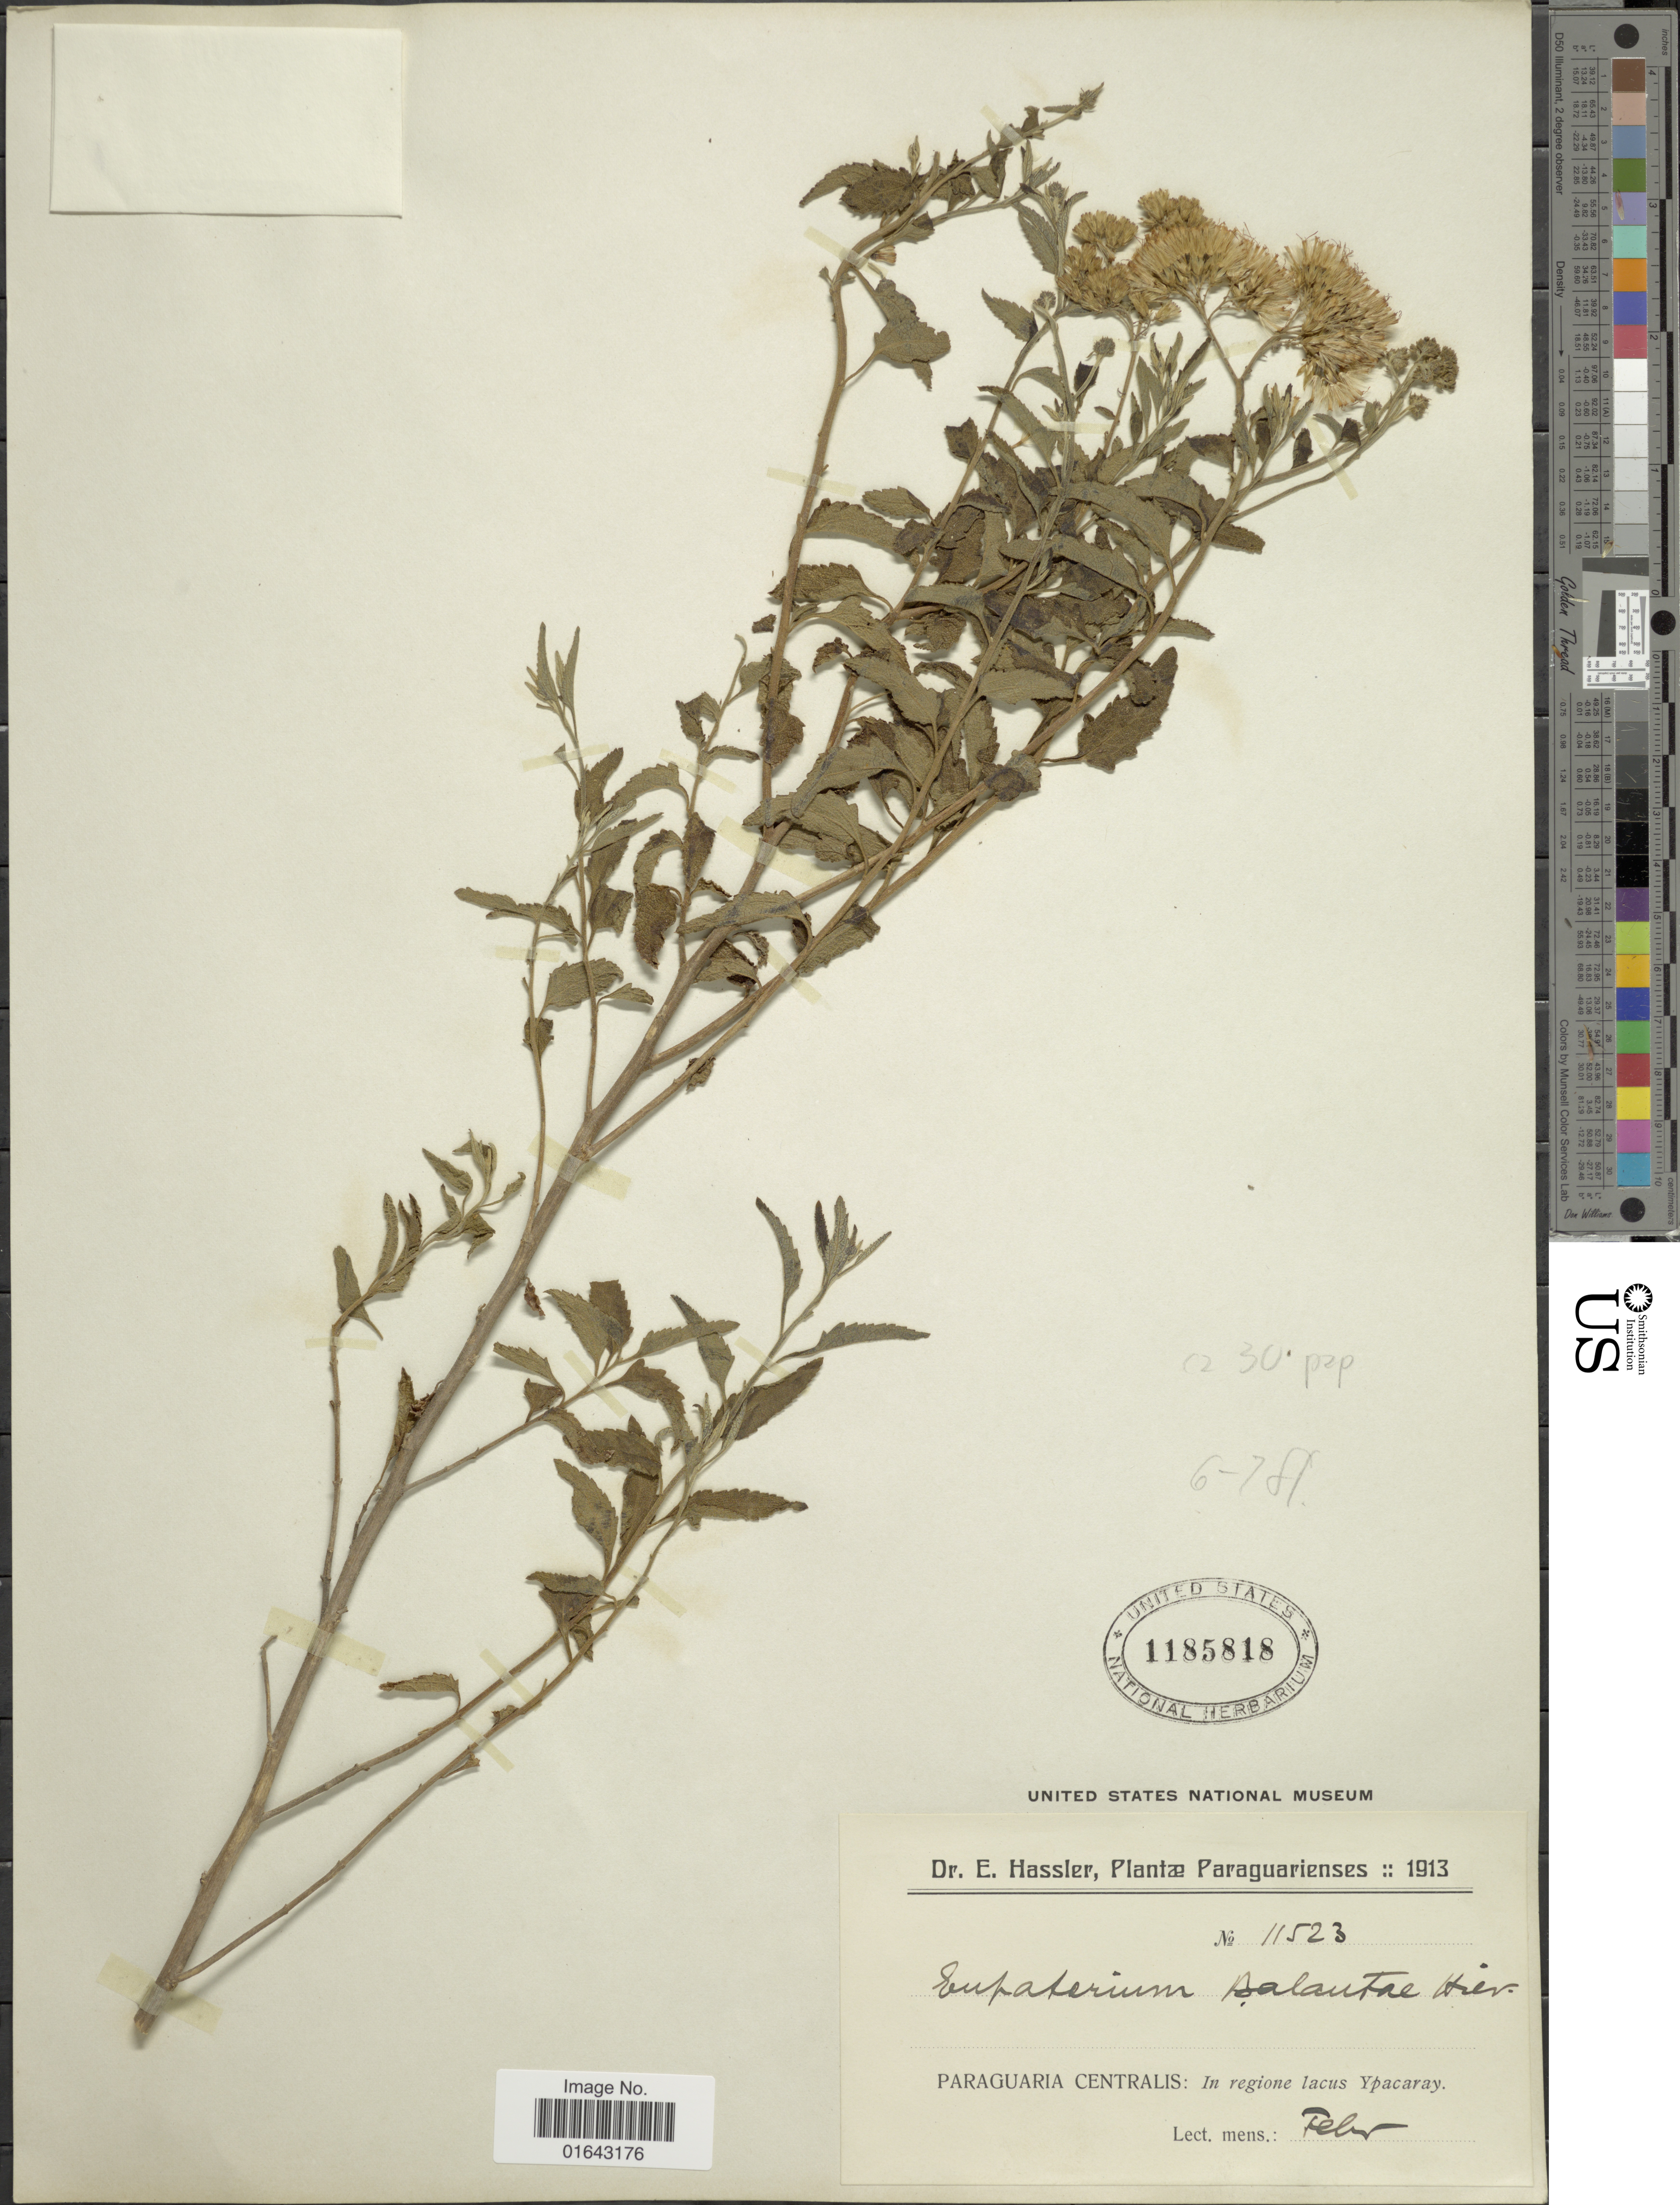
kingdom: Plantae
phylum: Tracheophyta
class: Magnoliopsida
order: Asterales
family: Asteraceae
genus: Bejaranoa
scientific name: Bejaranoa balansae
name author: (Hieron.) R.M. King & H. Rob.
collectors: E. Hassler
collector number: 11523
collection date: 1913-02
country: Paraguay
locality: Paraguaria Centralis: In regione lacus Ypacaray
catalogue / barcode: US 1185818